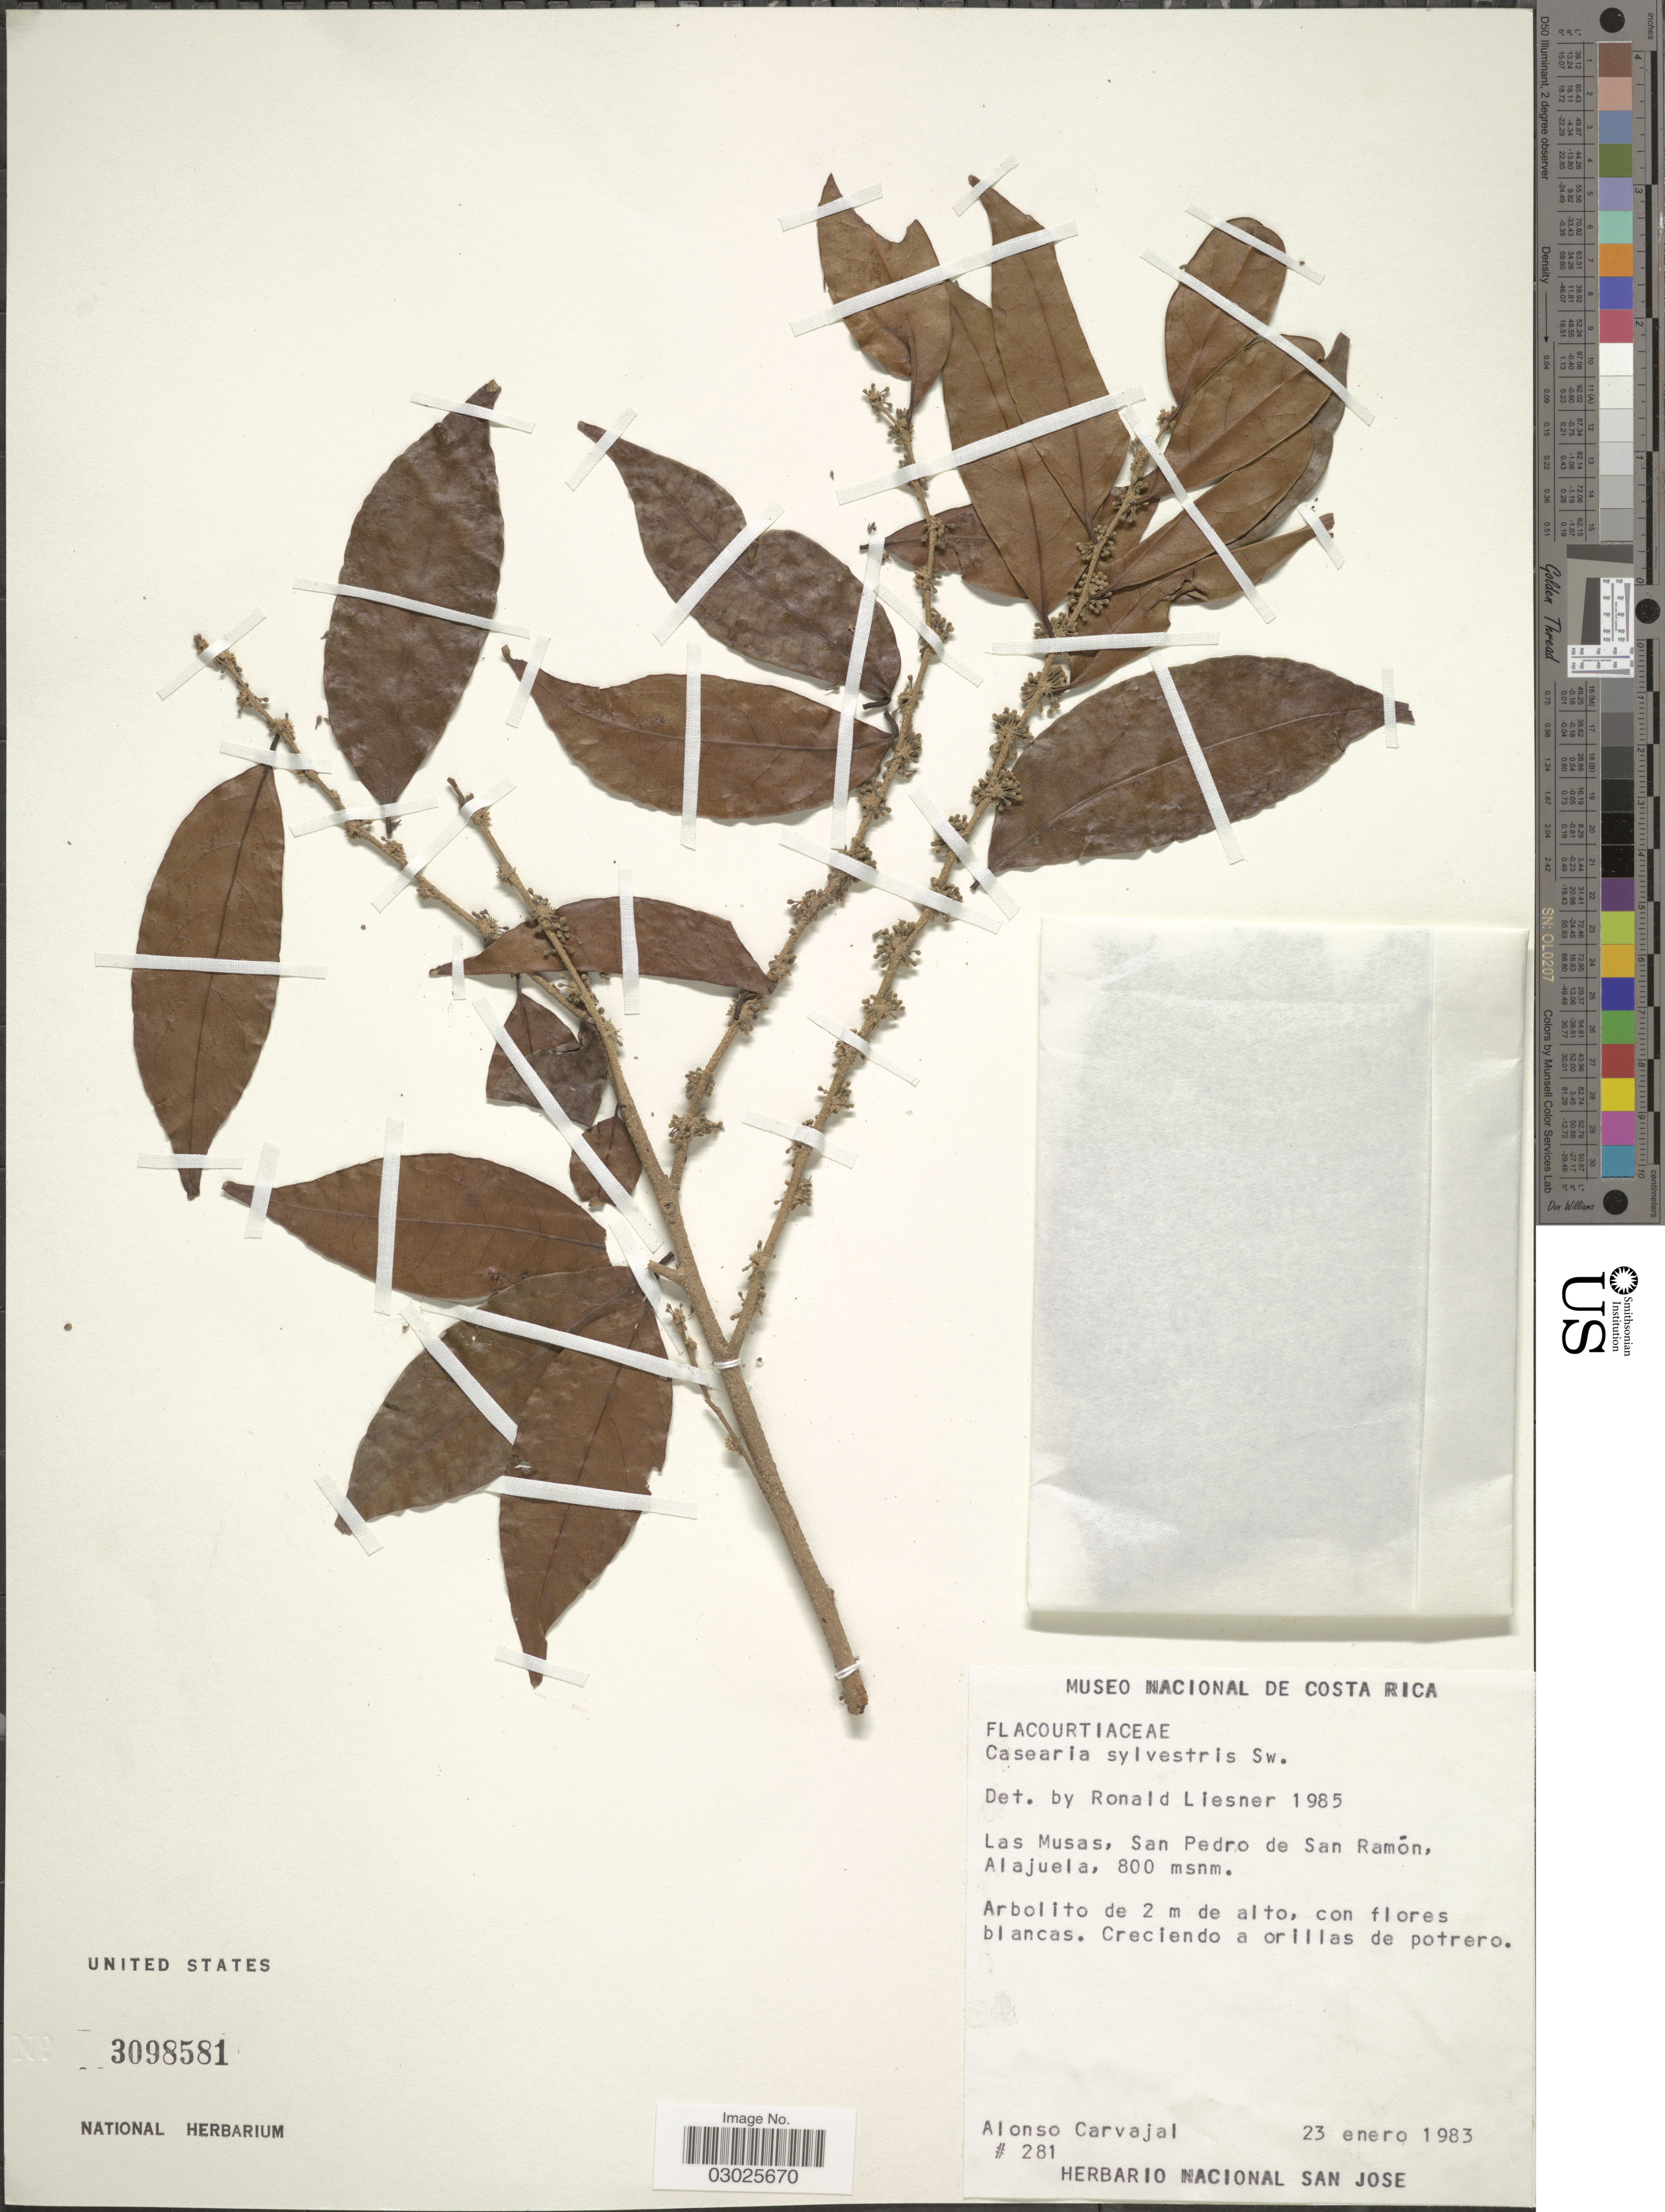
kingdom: Plantae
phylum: Tracheophyta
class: Magnoliopsida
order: Malpighiales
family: Salicaceae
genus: Casearia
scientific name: Casearia sylvestris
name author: Sw.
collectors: A. Carvajal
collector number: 281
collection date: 1983-01-23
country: Costa Rica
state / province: Alajuela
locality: Las Musas, San Pedro de San Ramón.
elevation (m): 800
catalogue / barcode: US 3098581